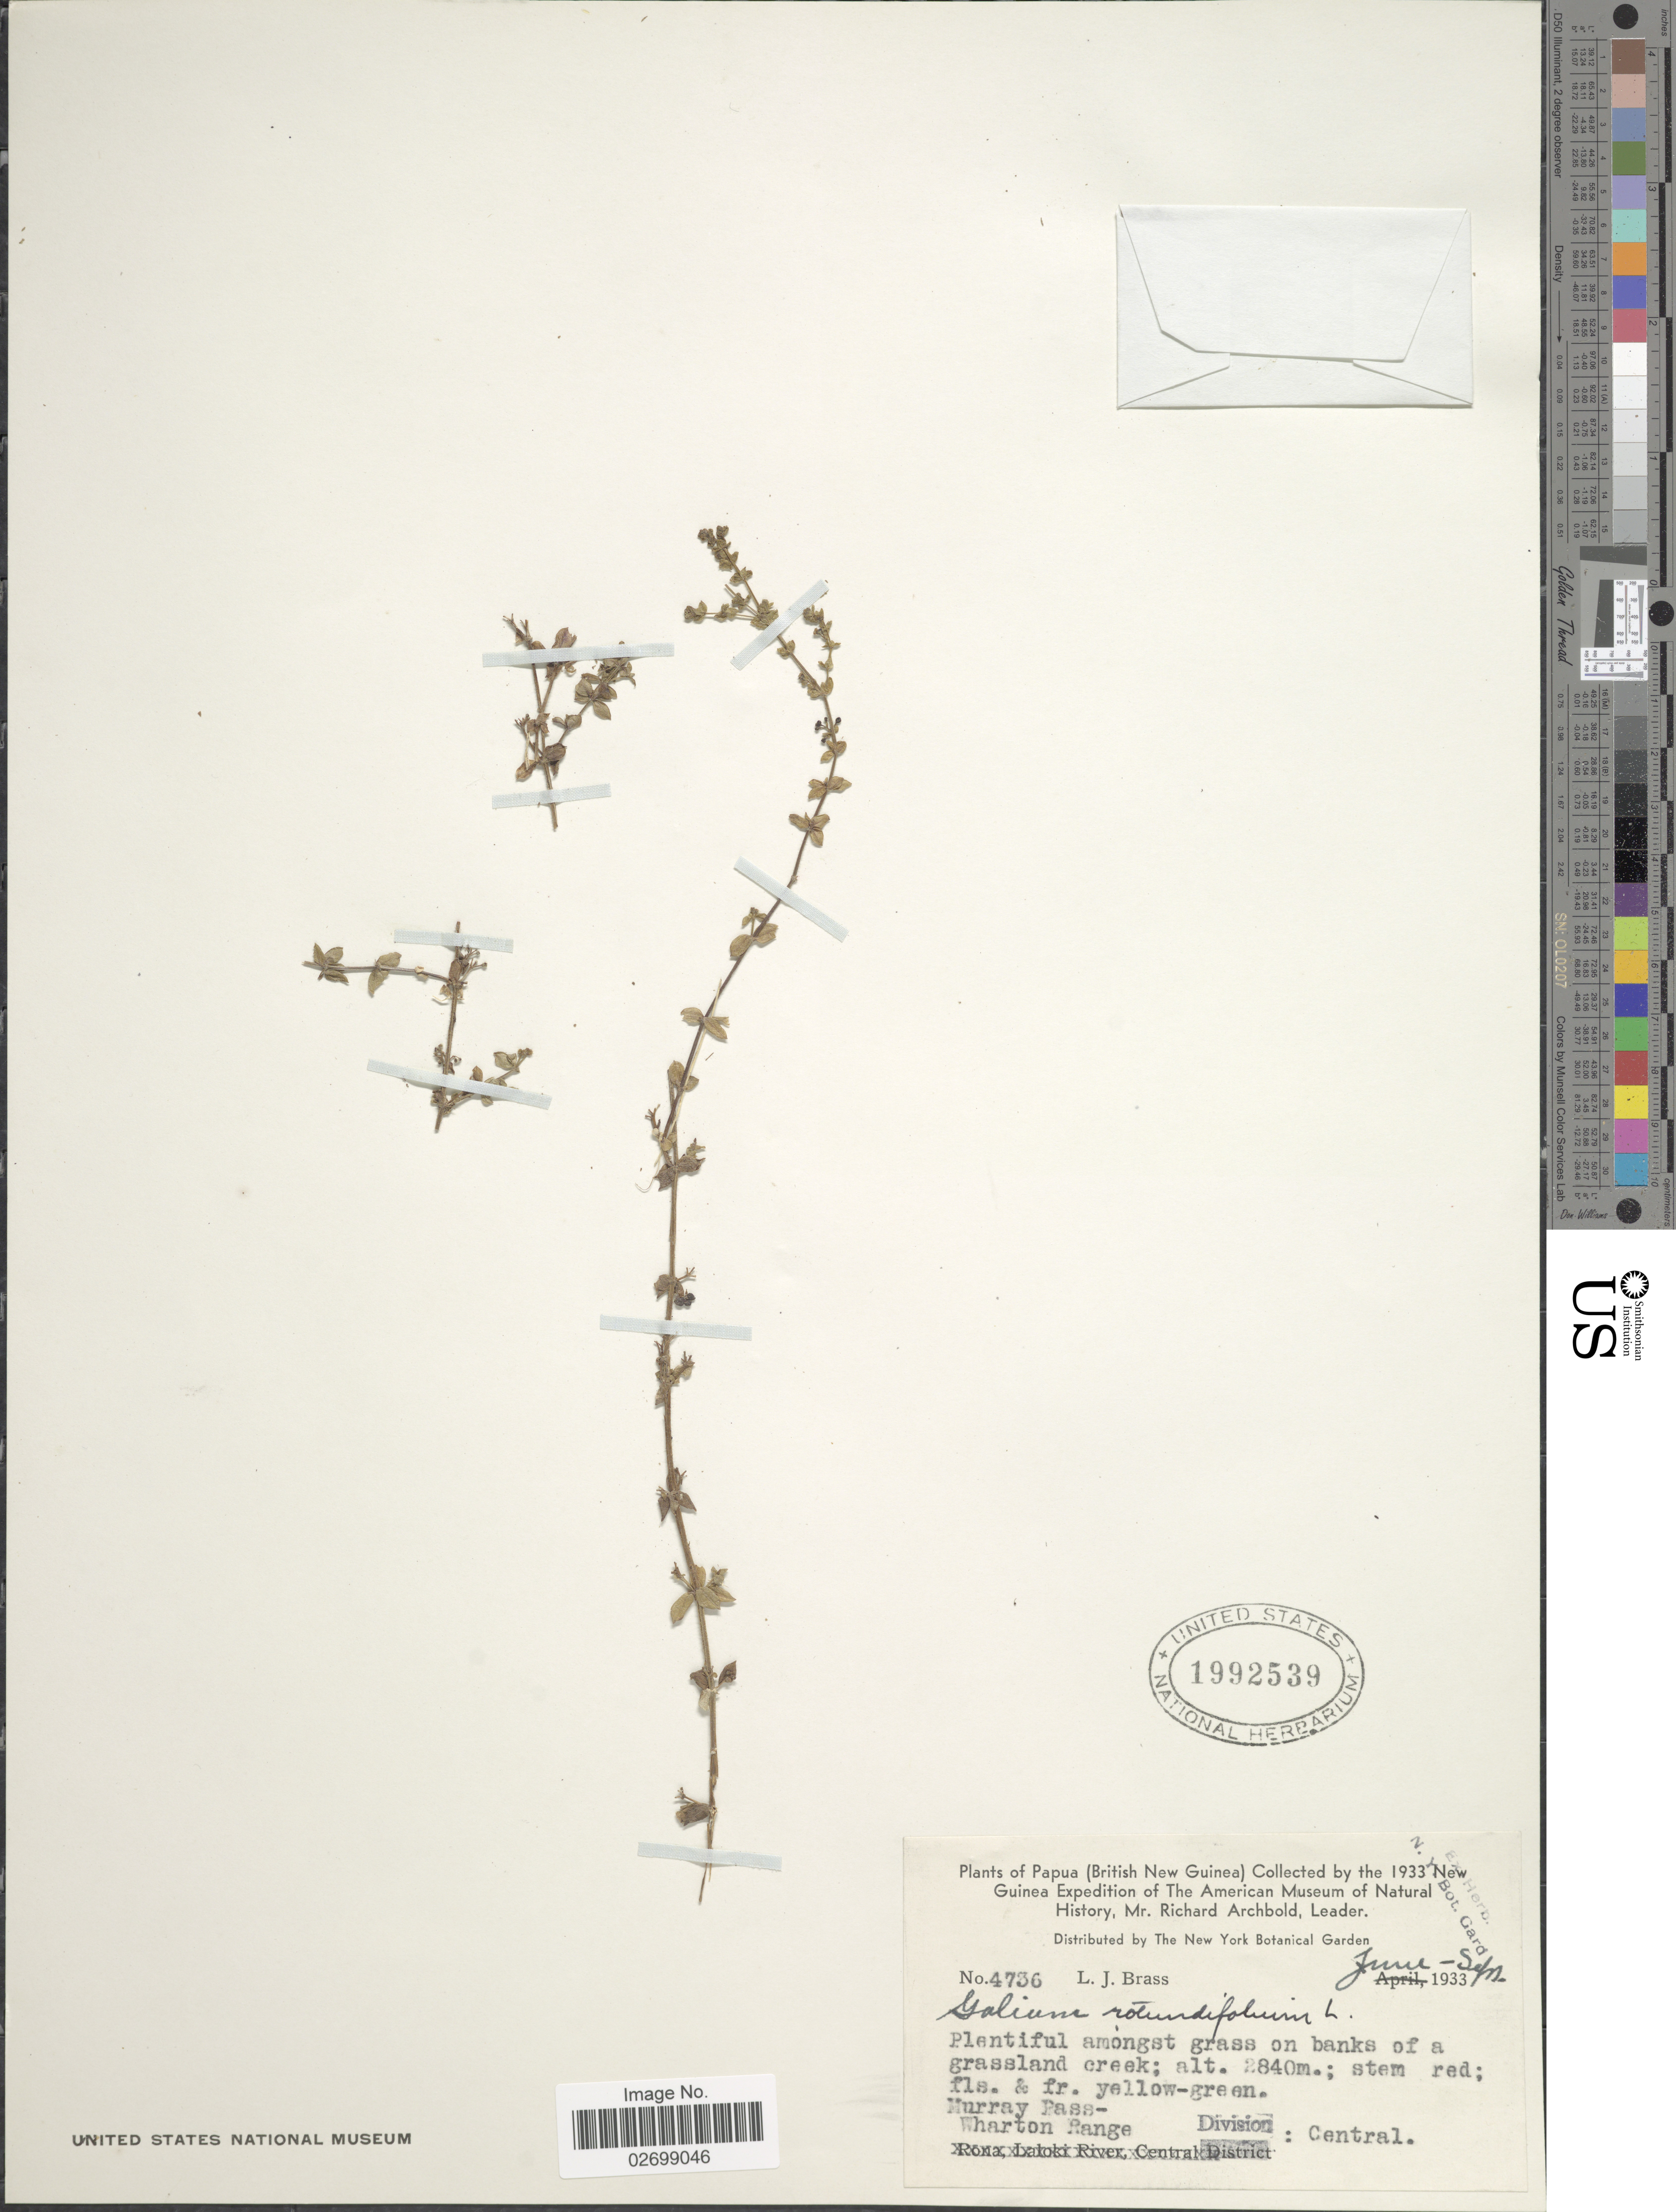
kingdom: Plantae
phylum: Tracheophyta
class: Magnoliopsida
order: Gentianales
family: Rubiaceae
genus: Galium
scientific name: Galium rotundifolium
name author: L.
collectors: L. J. Brass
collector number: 4736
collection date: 1933-06/1933-09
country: Papua New Guinea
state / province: Central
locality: Papua, (British New Guinea), amongst grass on banks of a grassland creek, Murray Pass-Wharton Range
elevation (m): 2840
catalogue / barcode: US 1992539